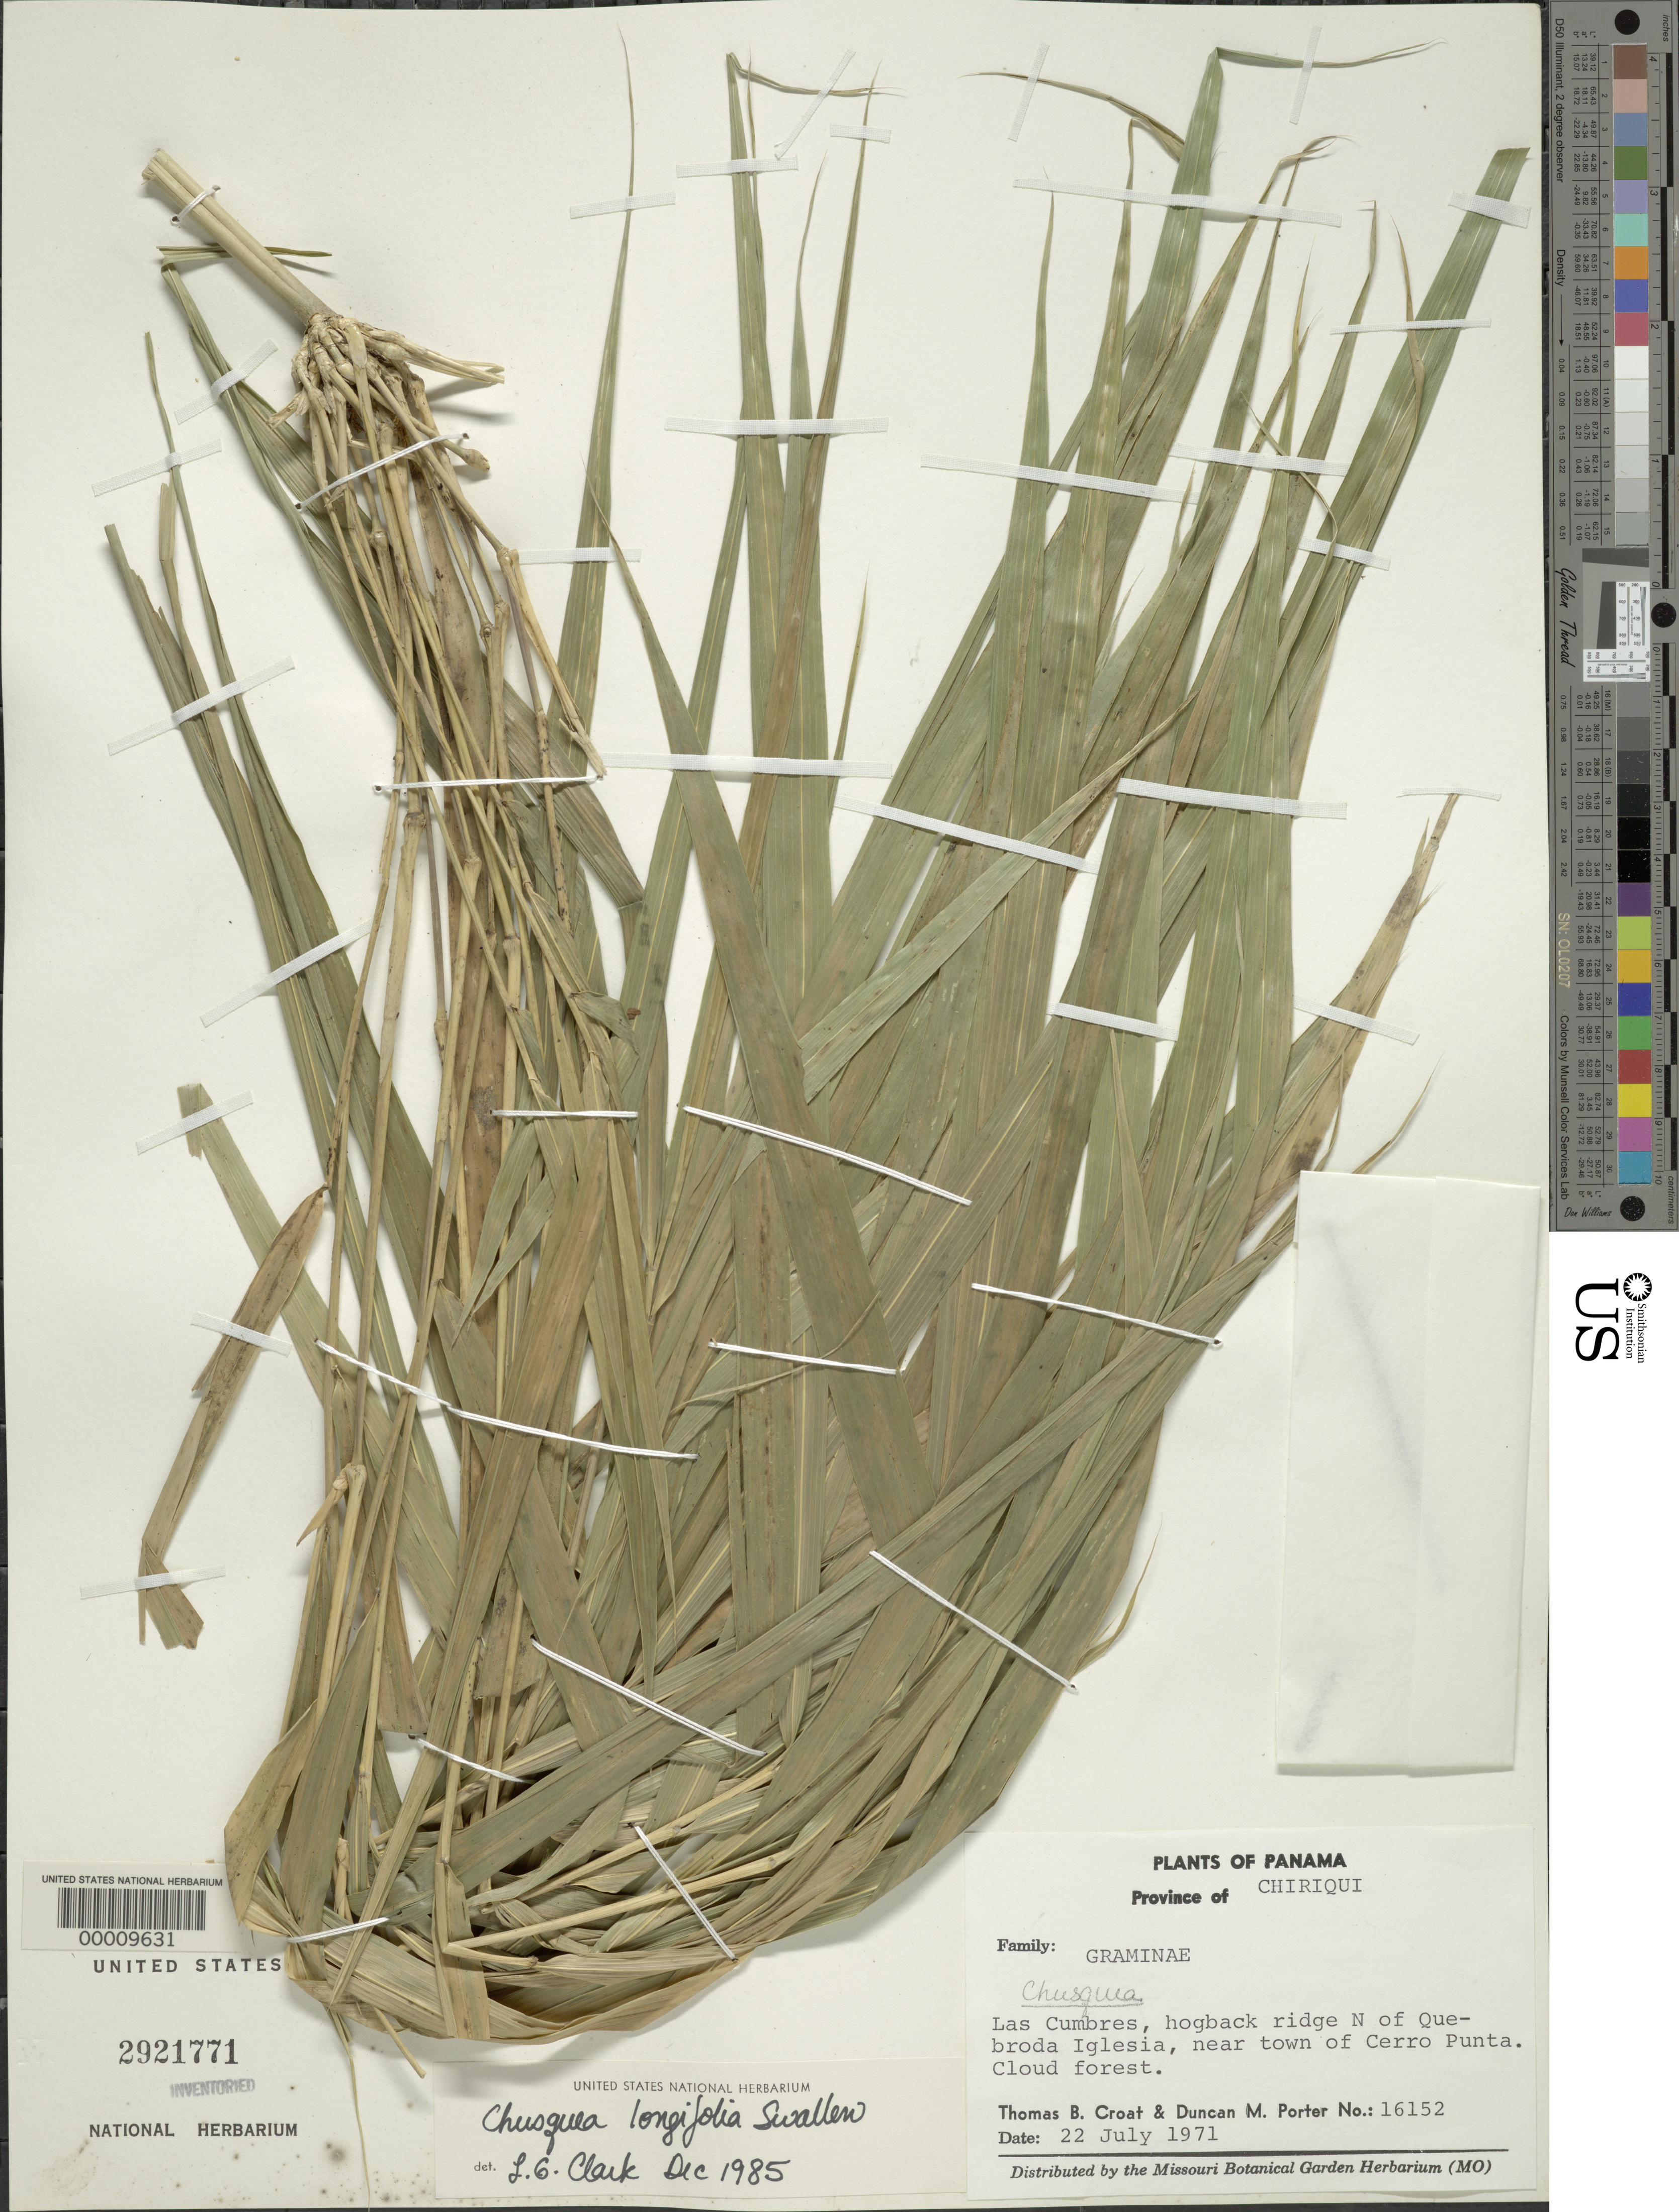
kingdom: Plantae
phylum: Tracheophyta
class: Liliopsida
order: Poales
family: Poaceae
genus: Chusquea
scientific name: Chusquea longifolia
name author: Swallen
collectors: T. B. Croat & D. M. Porter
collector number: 16152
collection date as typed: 22 Jul 1971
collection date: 1971-07-22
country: Panama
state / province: Chiriquí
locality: Las Cumbes, Quebrada Iglesia, Cerro Punta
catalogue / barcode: US 2921771